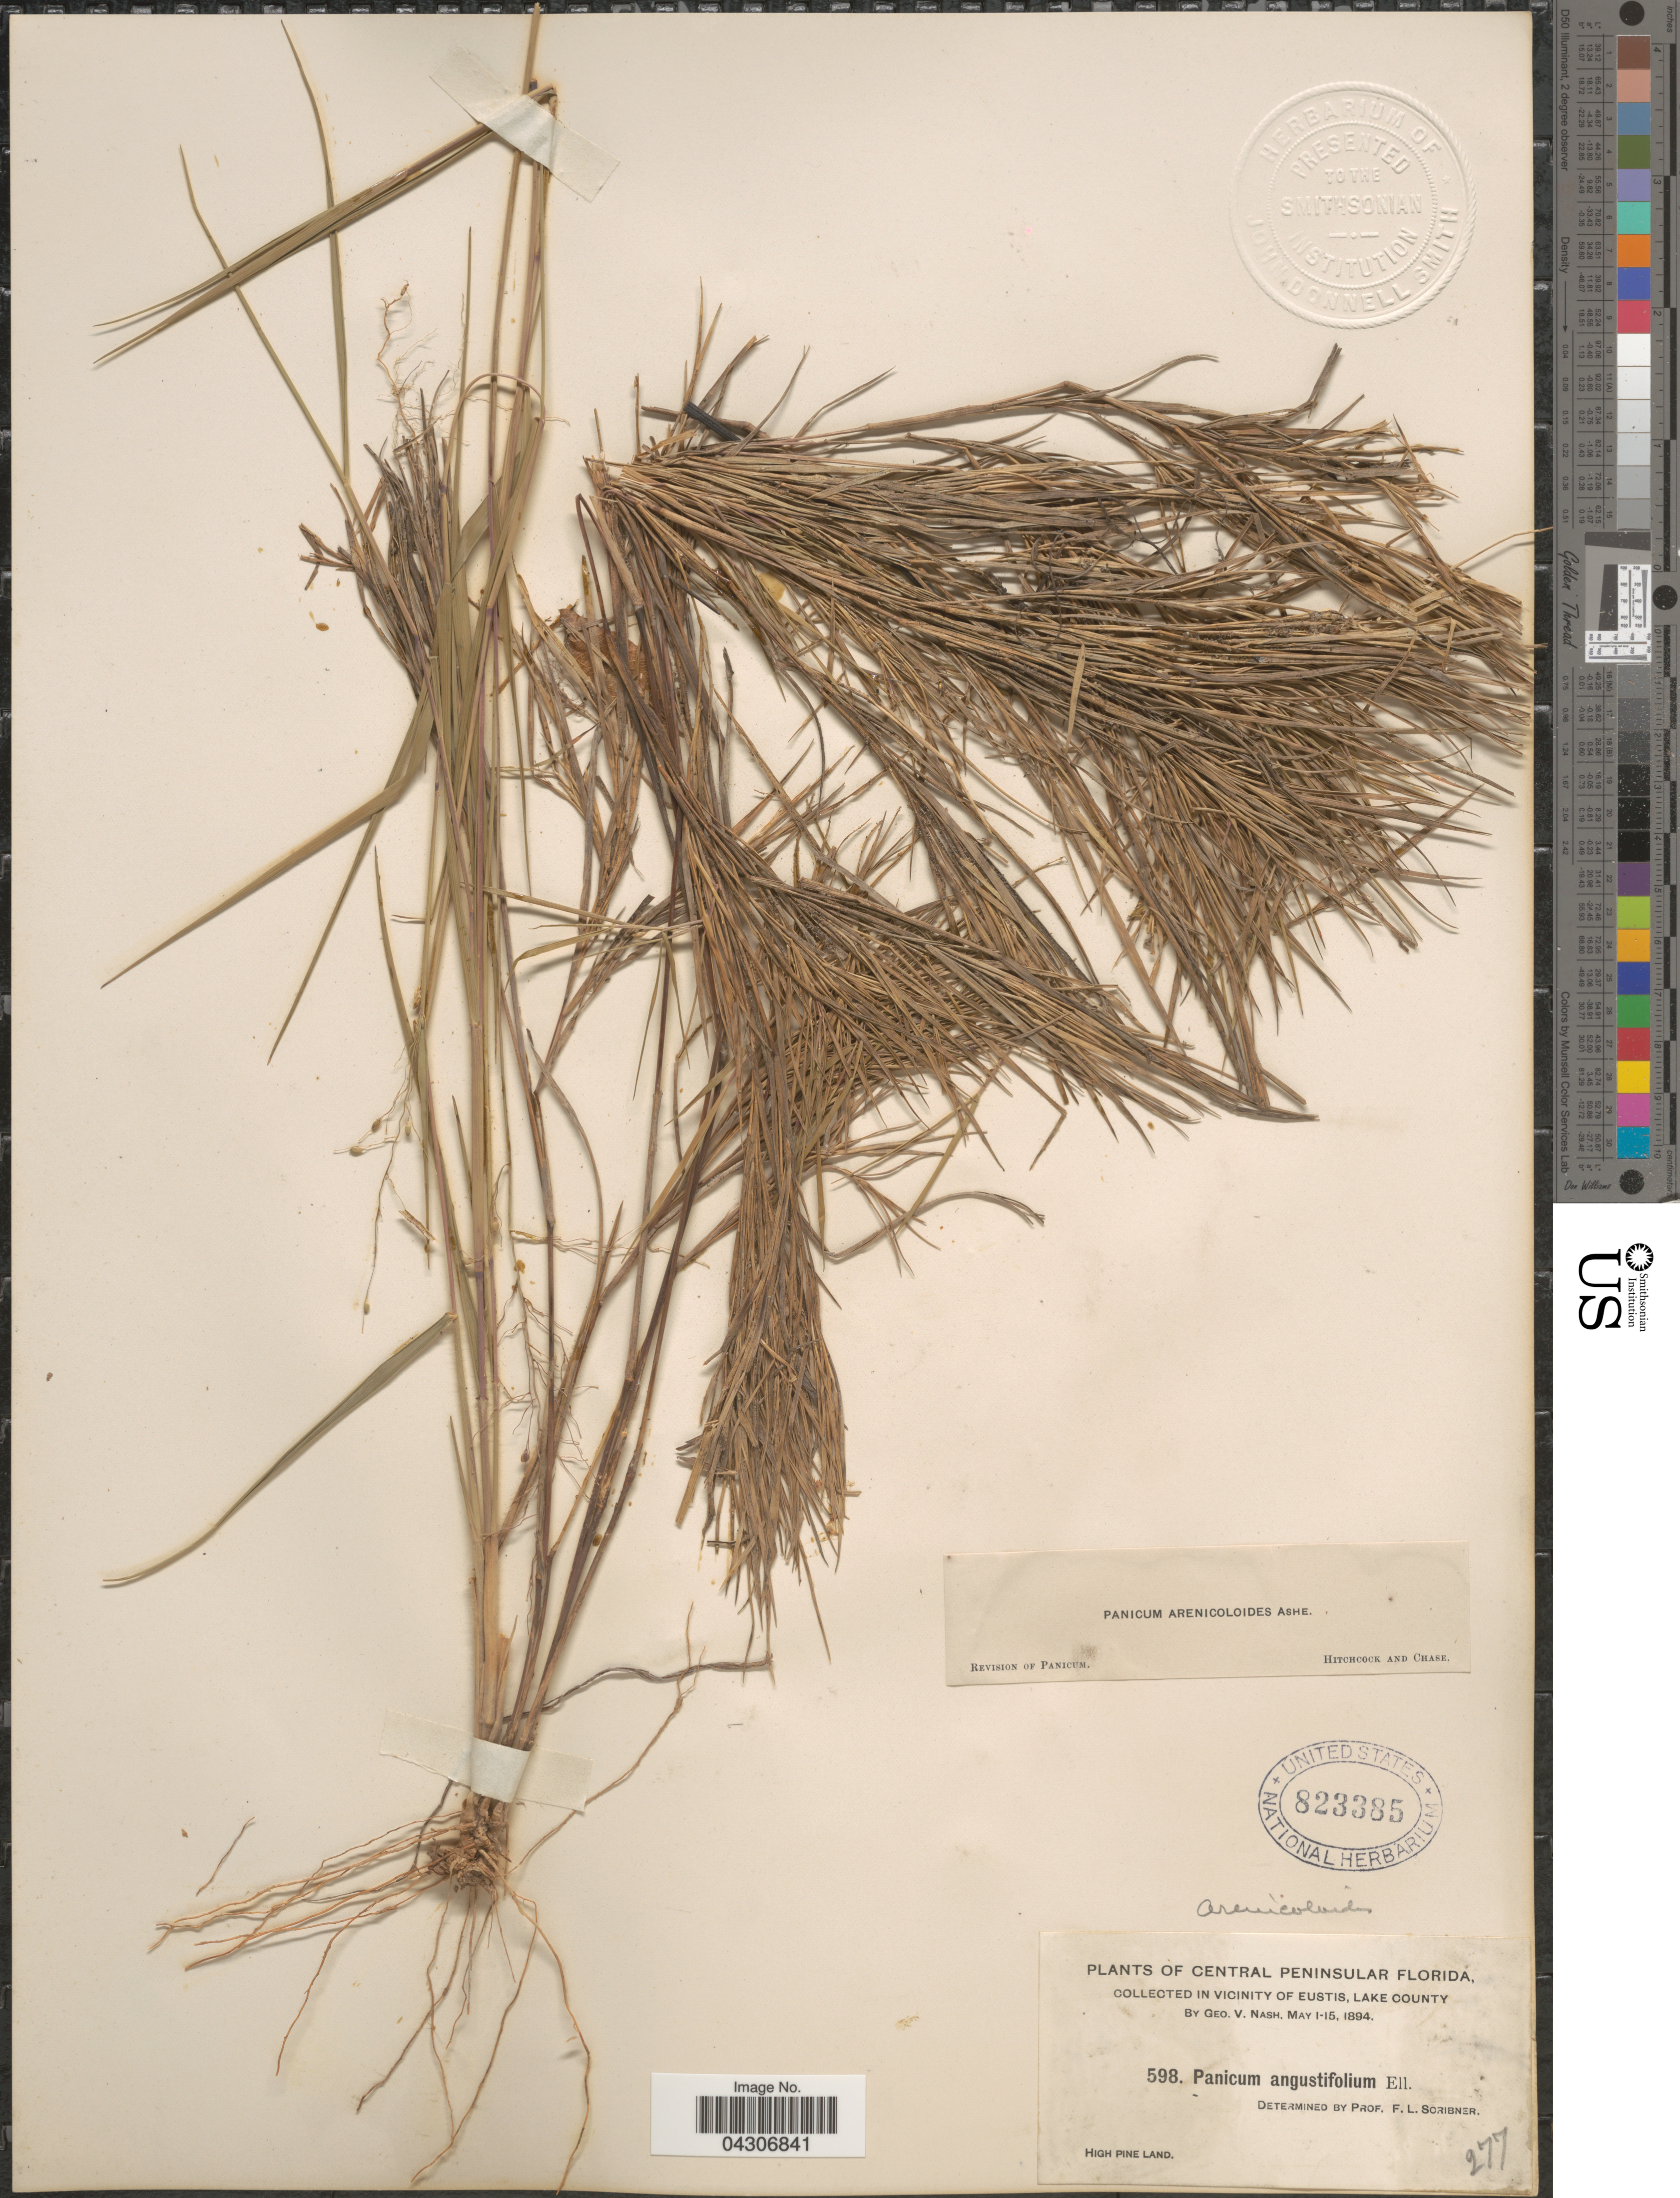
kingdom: Plantae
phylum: Tracheophyta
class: Liliopsida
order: Poales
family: Poaceae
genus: Dichanthelium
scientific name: Dichanthelium aciculare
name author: (Desv. ex Poir.) Gould & C.A. Clark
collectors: G. V. Nash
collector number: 598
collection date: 1894-05-01/1894-05-15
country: United States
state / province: Florida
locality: Central Peninsular Florida. In Vicinity Of Eustis, Lake County.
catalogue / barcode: US 823385